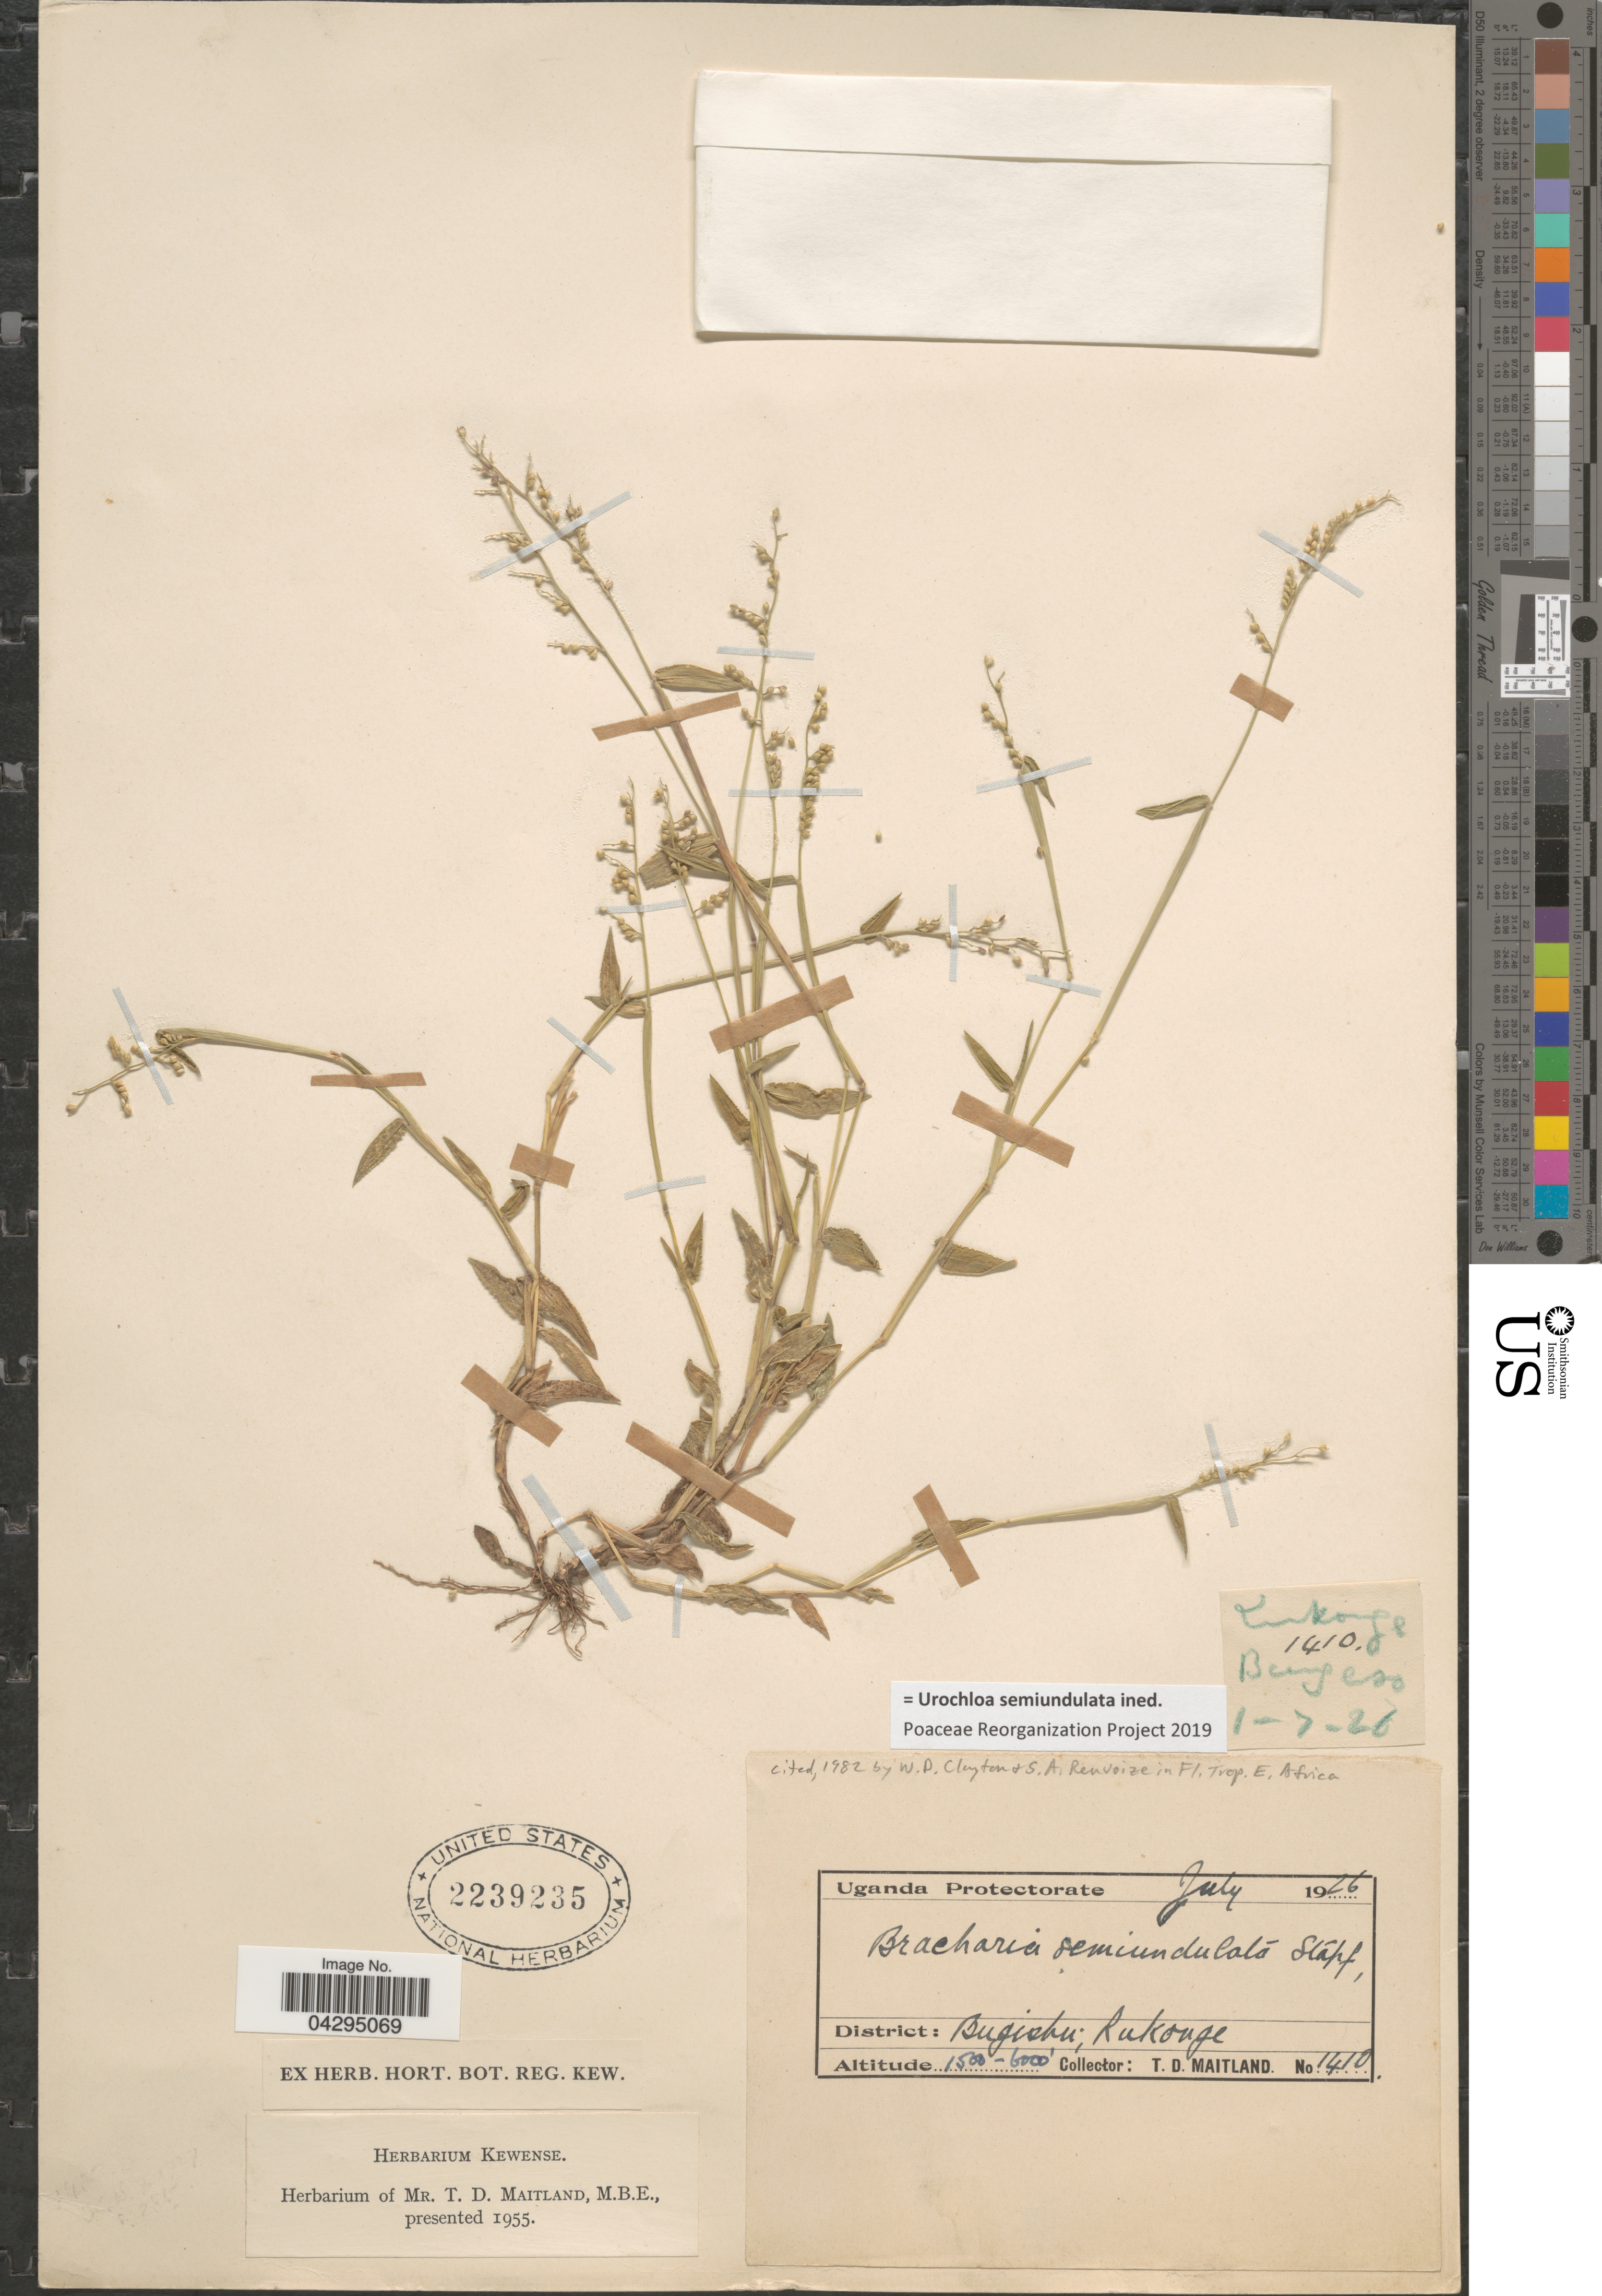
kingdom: Plantae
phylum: Tracheophyta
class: Liliopsida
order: Poales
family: Poaceae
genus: Urochloa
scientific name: Urochloa semiundulata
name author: (Hochst. ex A. Rich.) Ashal. & V. J. Nair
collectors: T. Maitland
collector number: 1410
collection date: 1926-07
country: Uganda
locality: Uganda Protectorate. District: Bugishu; Rukonge.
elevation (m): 457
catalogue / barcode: US 2239235